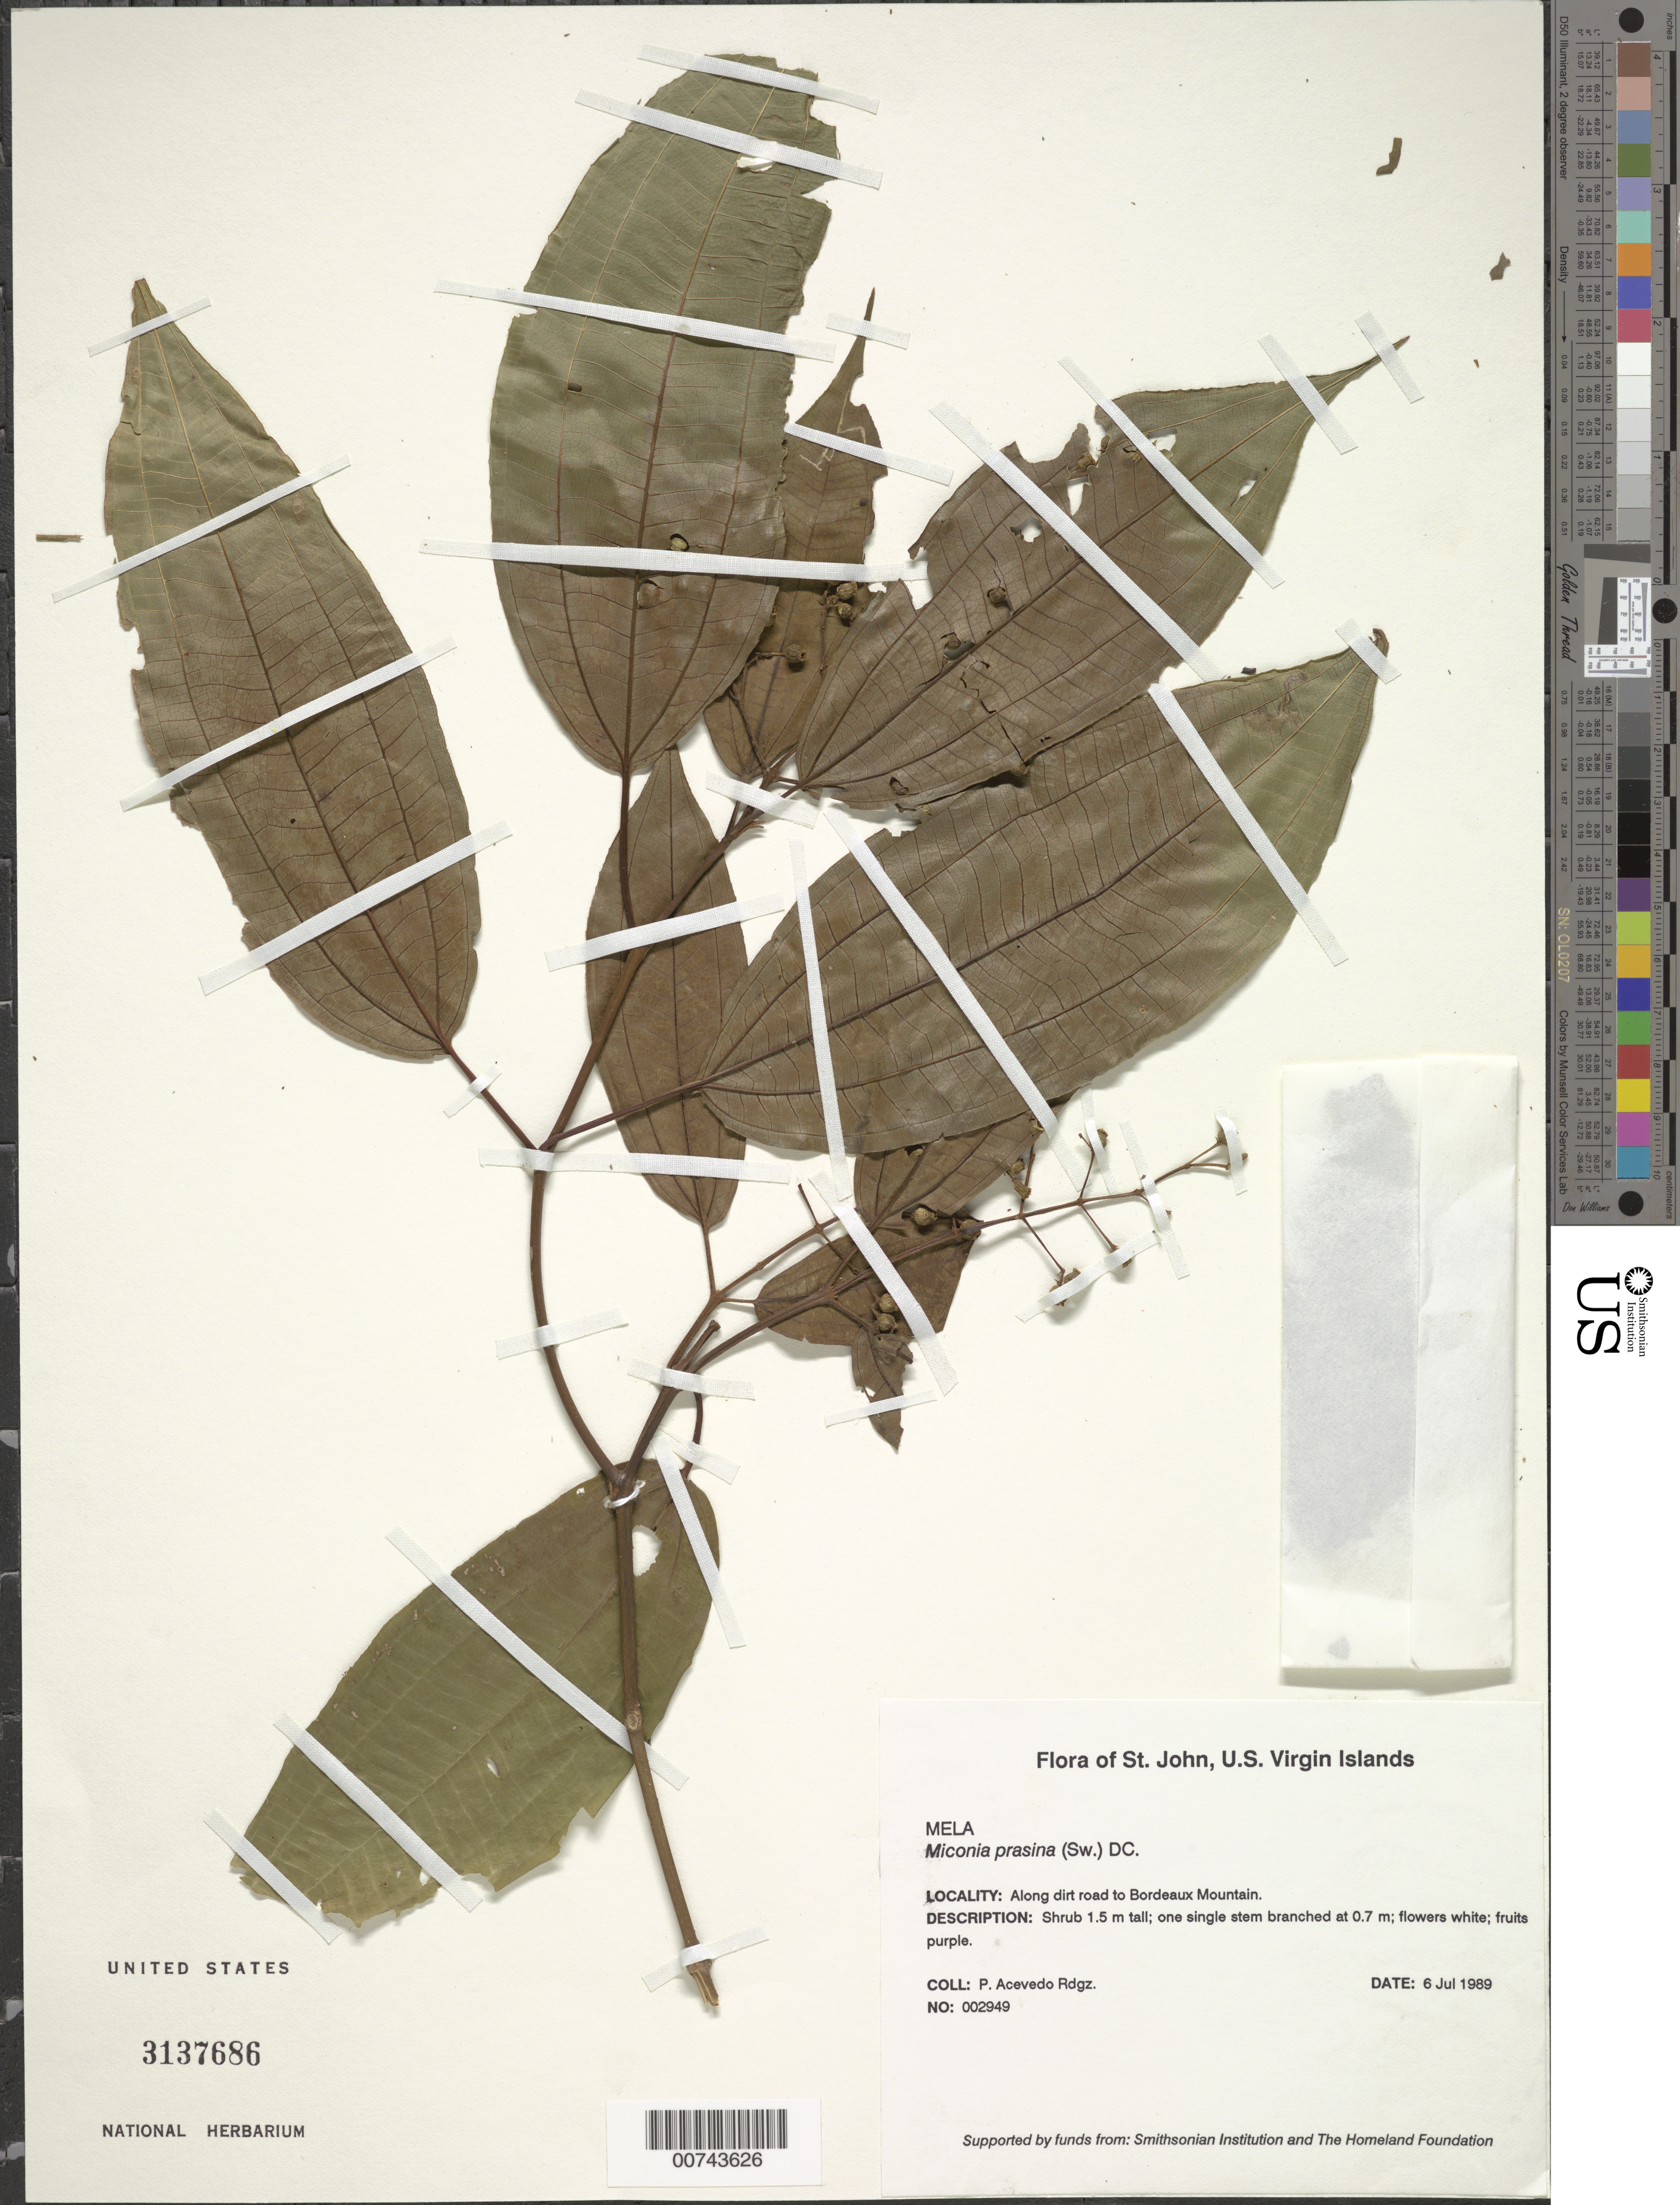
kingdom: Plantae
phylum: Tracheophyta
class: Magnoliopsida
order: Myrtales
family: Melastomataceae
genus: Miconia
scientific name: Miconia prasina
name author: (Sw.) DC.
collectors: P. Acevedo-Rodr.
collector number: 2949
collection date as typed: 06 Jul 1989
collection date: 1989-07-06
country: U.S. Virgin Islands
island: St. John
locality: Coral Bay Quarter; Bordeaux Mountain Road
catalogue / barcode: US 3137686